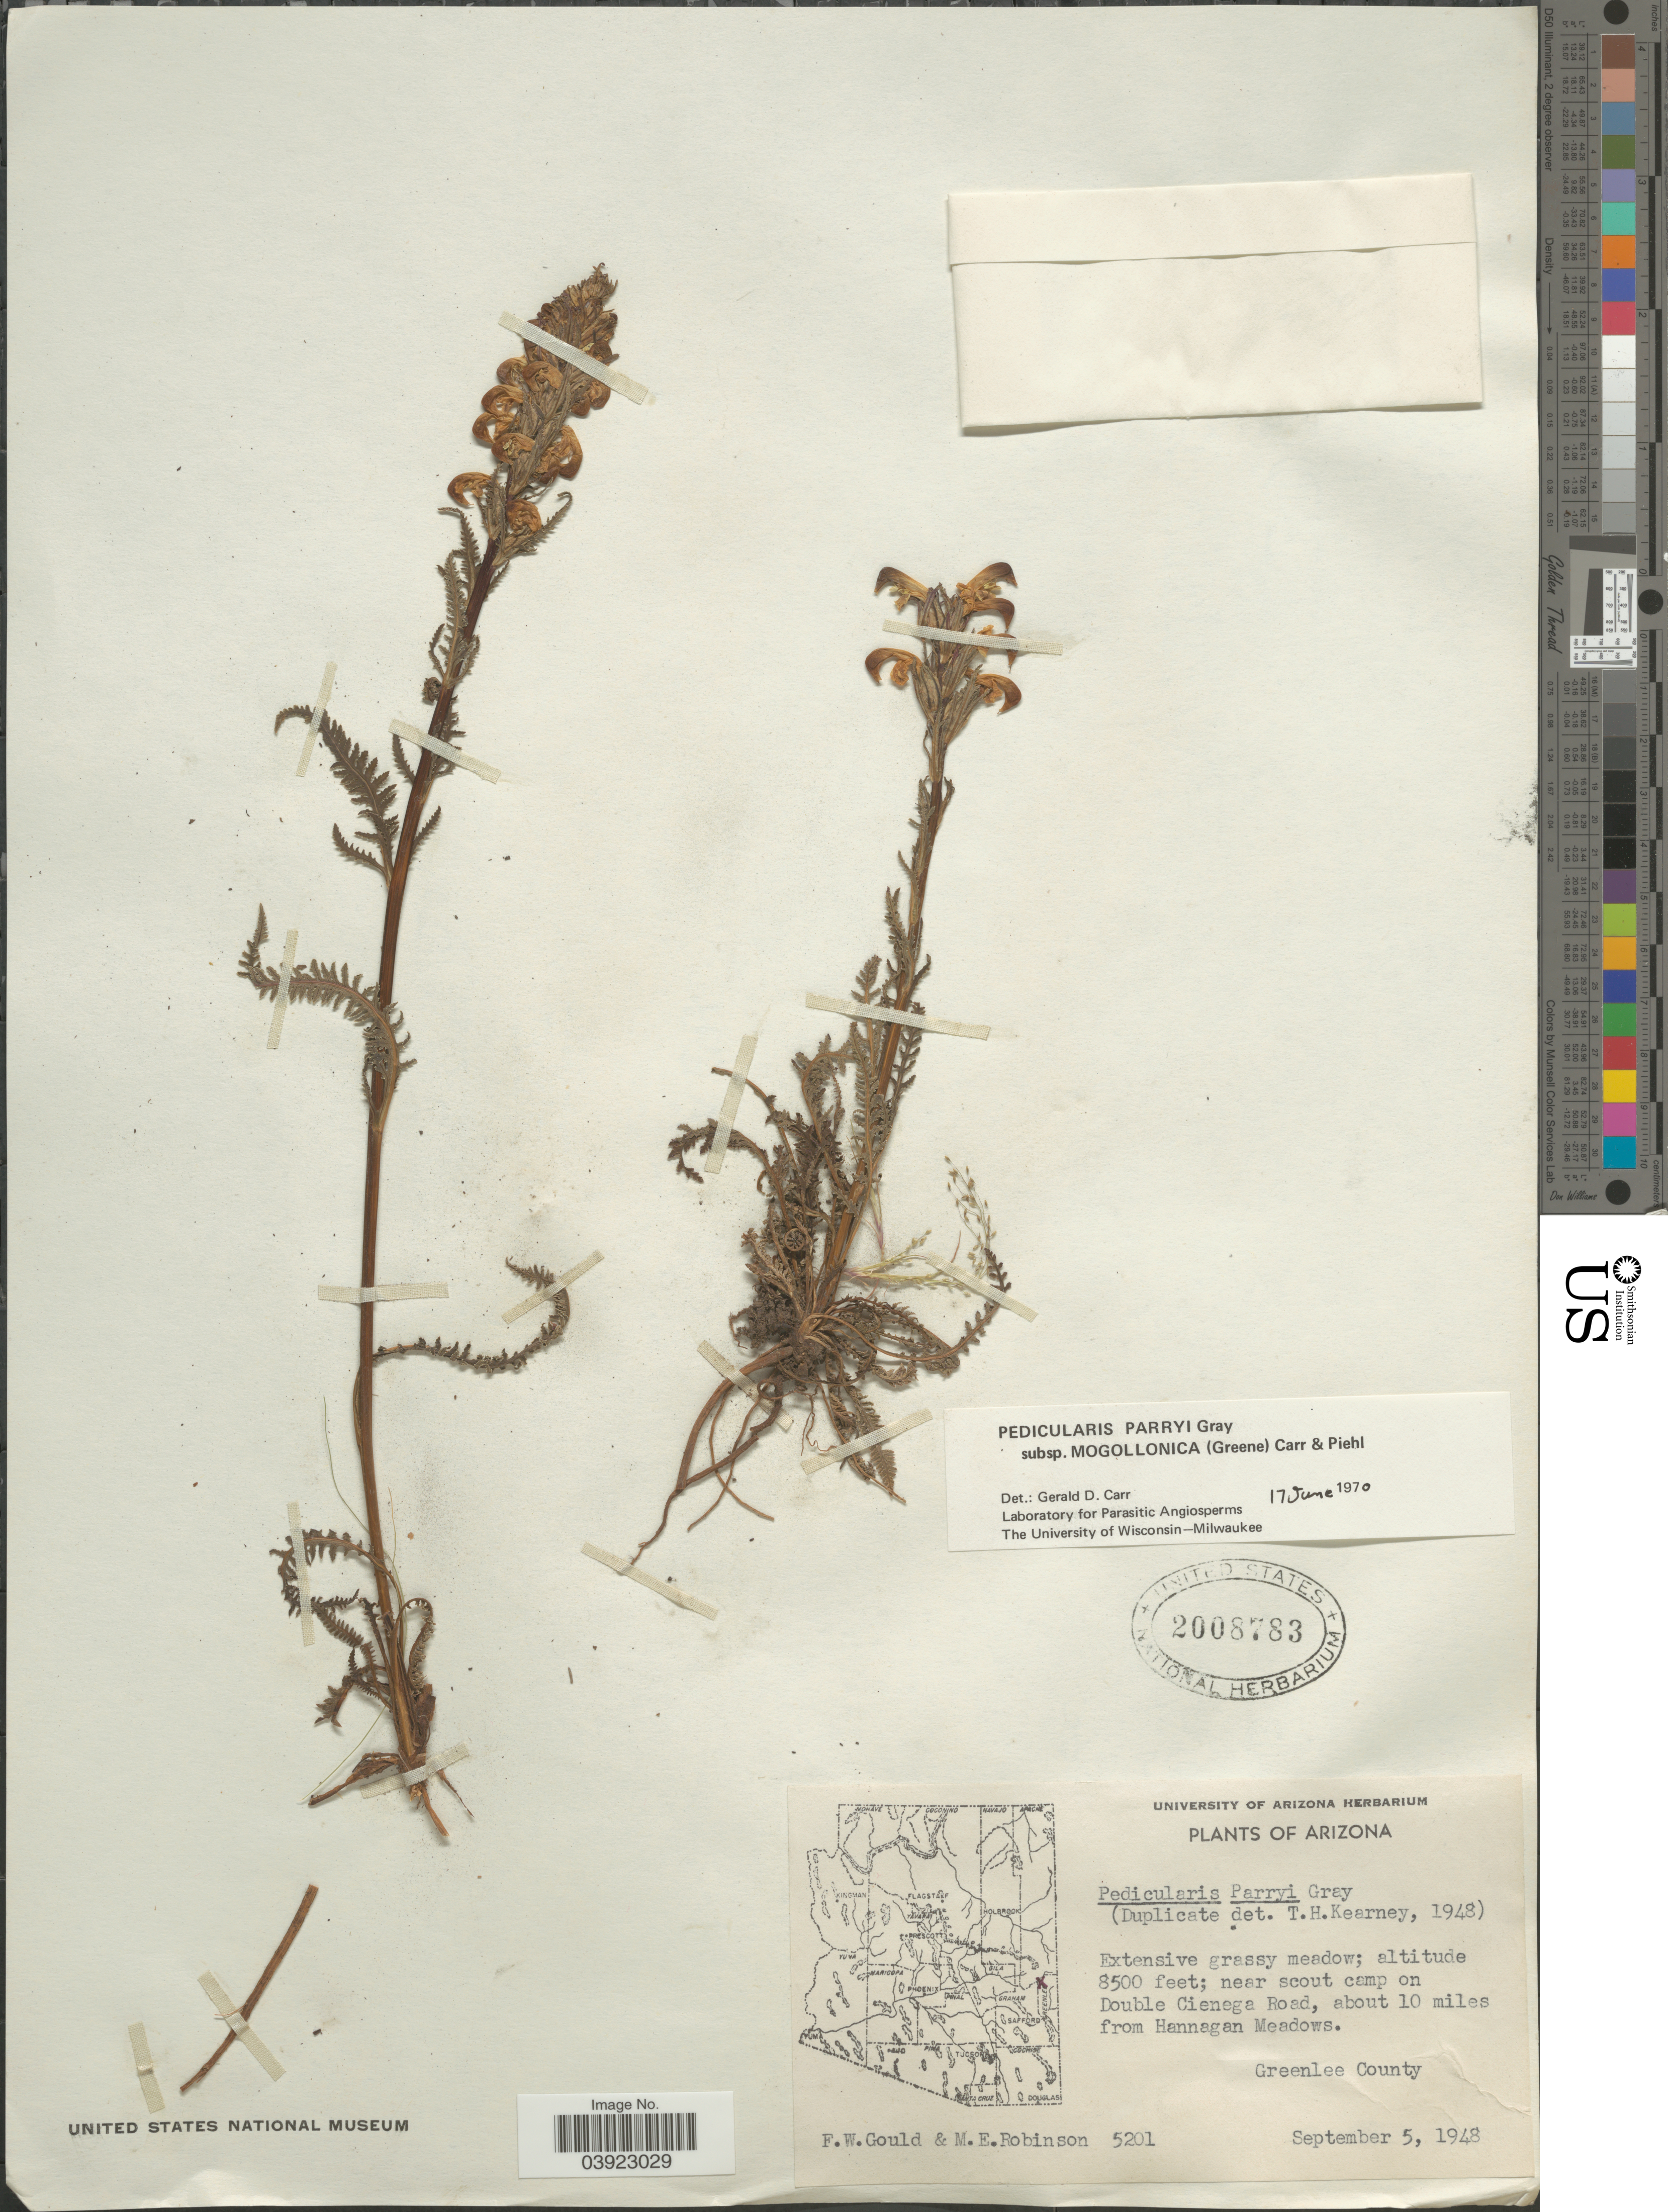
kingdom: Plantae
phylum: Tracheophyta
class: Magnoliopsida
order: Lamiales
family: Orobanchaceae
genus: Pedicularis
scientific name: Pedicularis parryi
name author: A. Gray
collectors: F. W. Gould & M. E. Robinson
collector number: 5201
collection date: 1948-09-05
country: United States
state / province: Arizona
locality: Near scout camp on Double Cienega Road, about 10 miles from Hannagan Meadows, Greenlee County.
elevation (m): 2591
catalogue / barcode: US 2008783